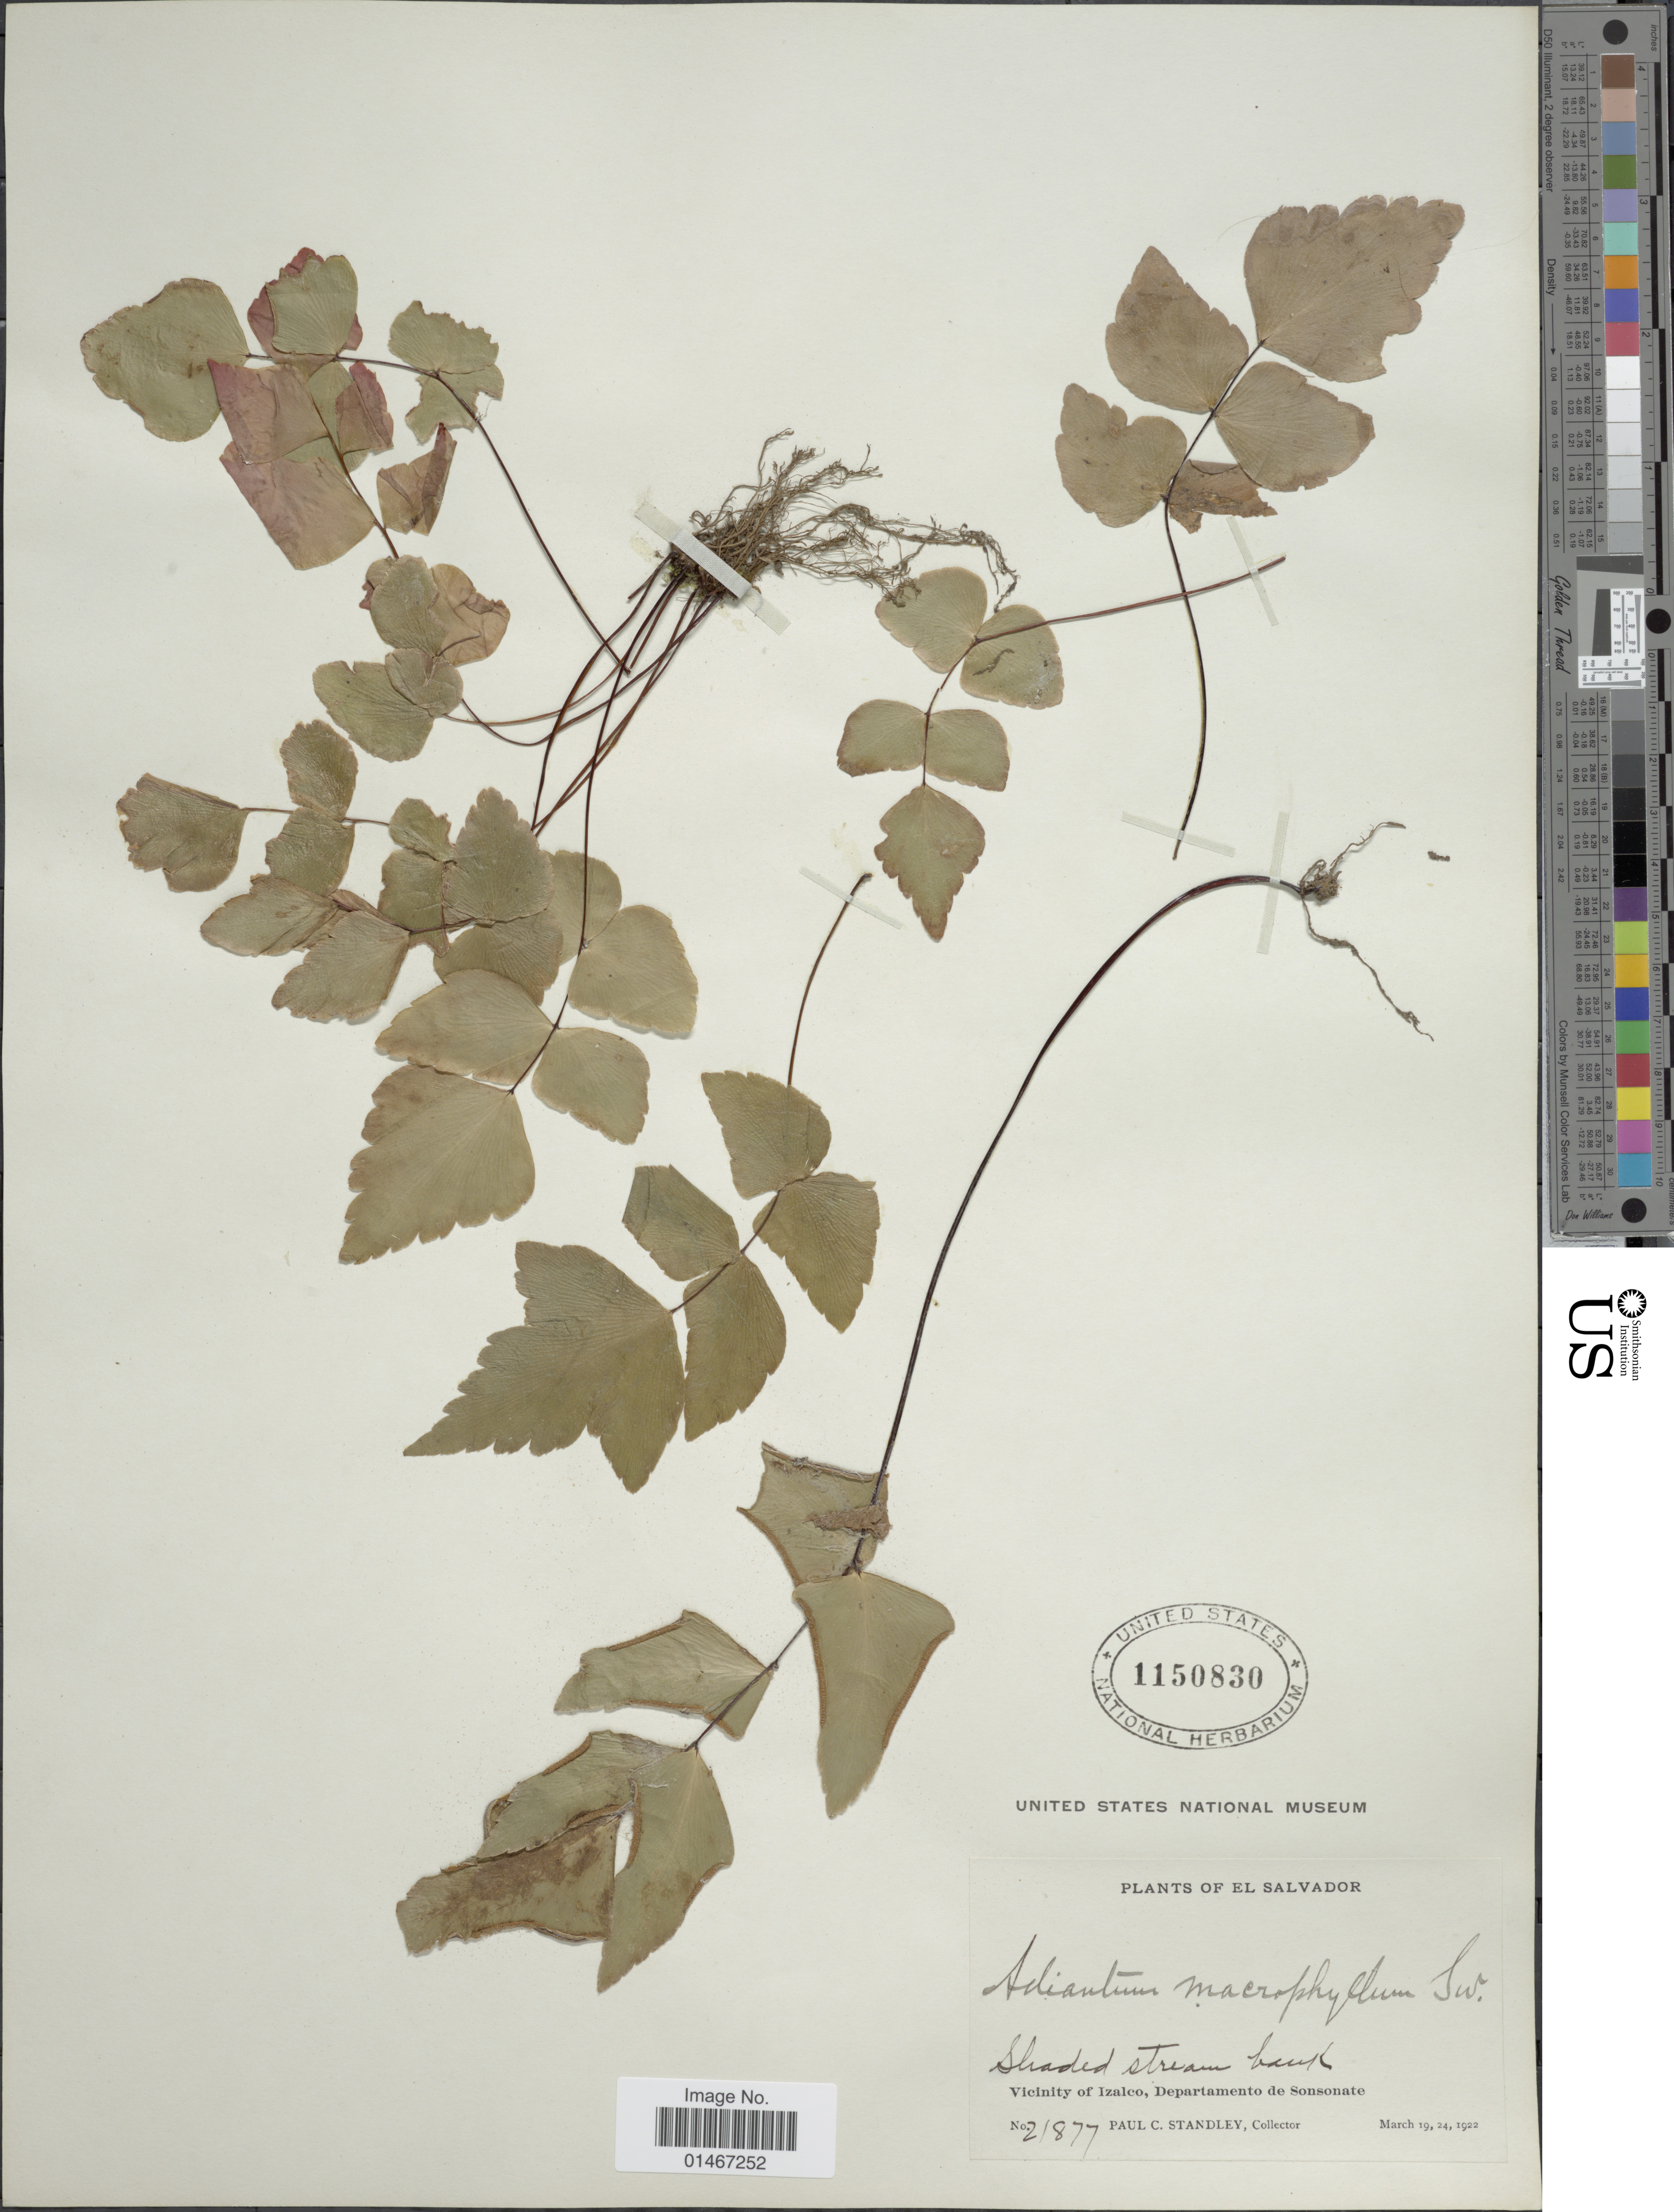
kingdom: Plantae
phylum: Tracheophyta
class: Polypodiopsida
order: Polypodiales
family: Pteridaceae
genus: Adiantum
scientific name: Adiantum macrophyllum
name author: Sw.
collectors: P. C. Standley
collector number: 21877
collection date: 1922-03-19/1922-03-24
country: El Salvador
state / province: Sonsonate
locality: Vicinity of Izalco, Departamento de Sonsonate.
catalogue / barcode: US 1150830